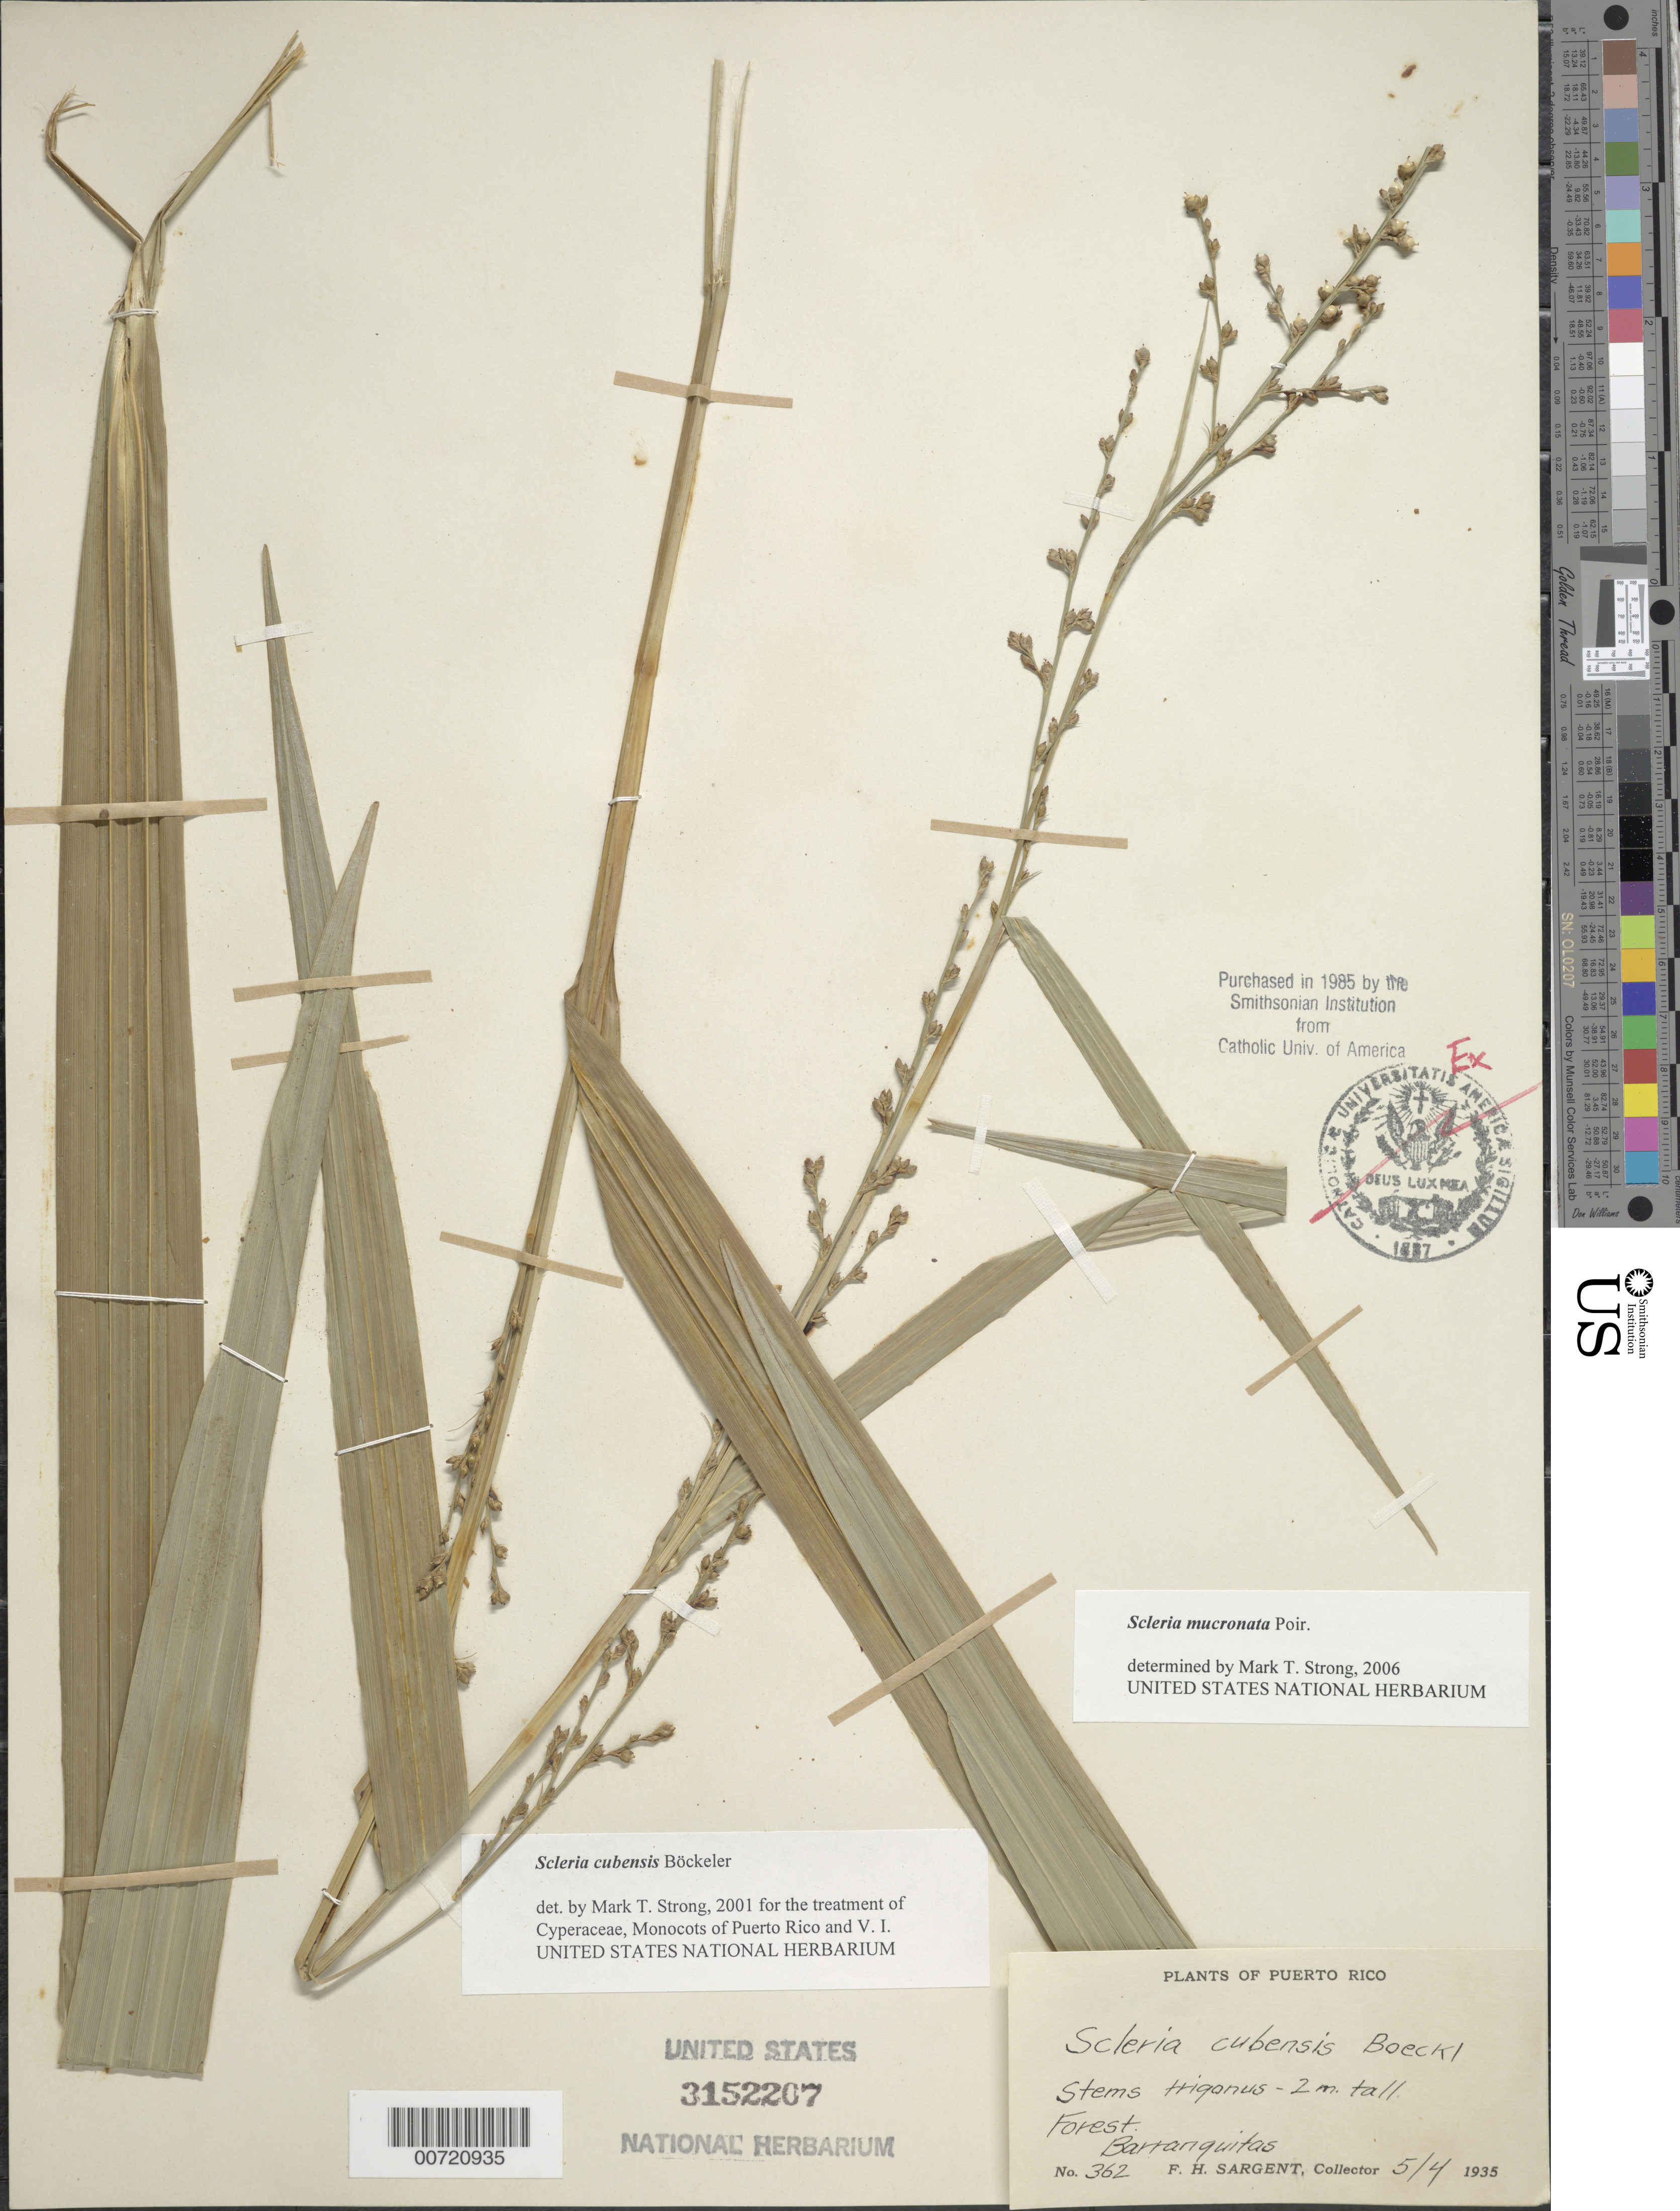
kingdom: Plantae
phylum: Tracheophyta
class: Liliopsida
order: Poales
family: Cyperaceae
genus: Scleria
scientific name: Scleria mucronata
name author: Poir.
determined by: Strong, M. T., (US), Smithsonian Institution - National Museum of Natural History (UNITED STATES)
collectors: F. H. Sargent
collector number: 362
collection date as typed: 05 Apr 1935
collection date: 1935-04-05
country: Puerto Rico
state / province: Barranquitas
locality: Barranquitas.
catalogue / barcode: US 3152207